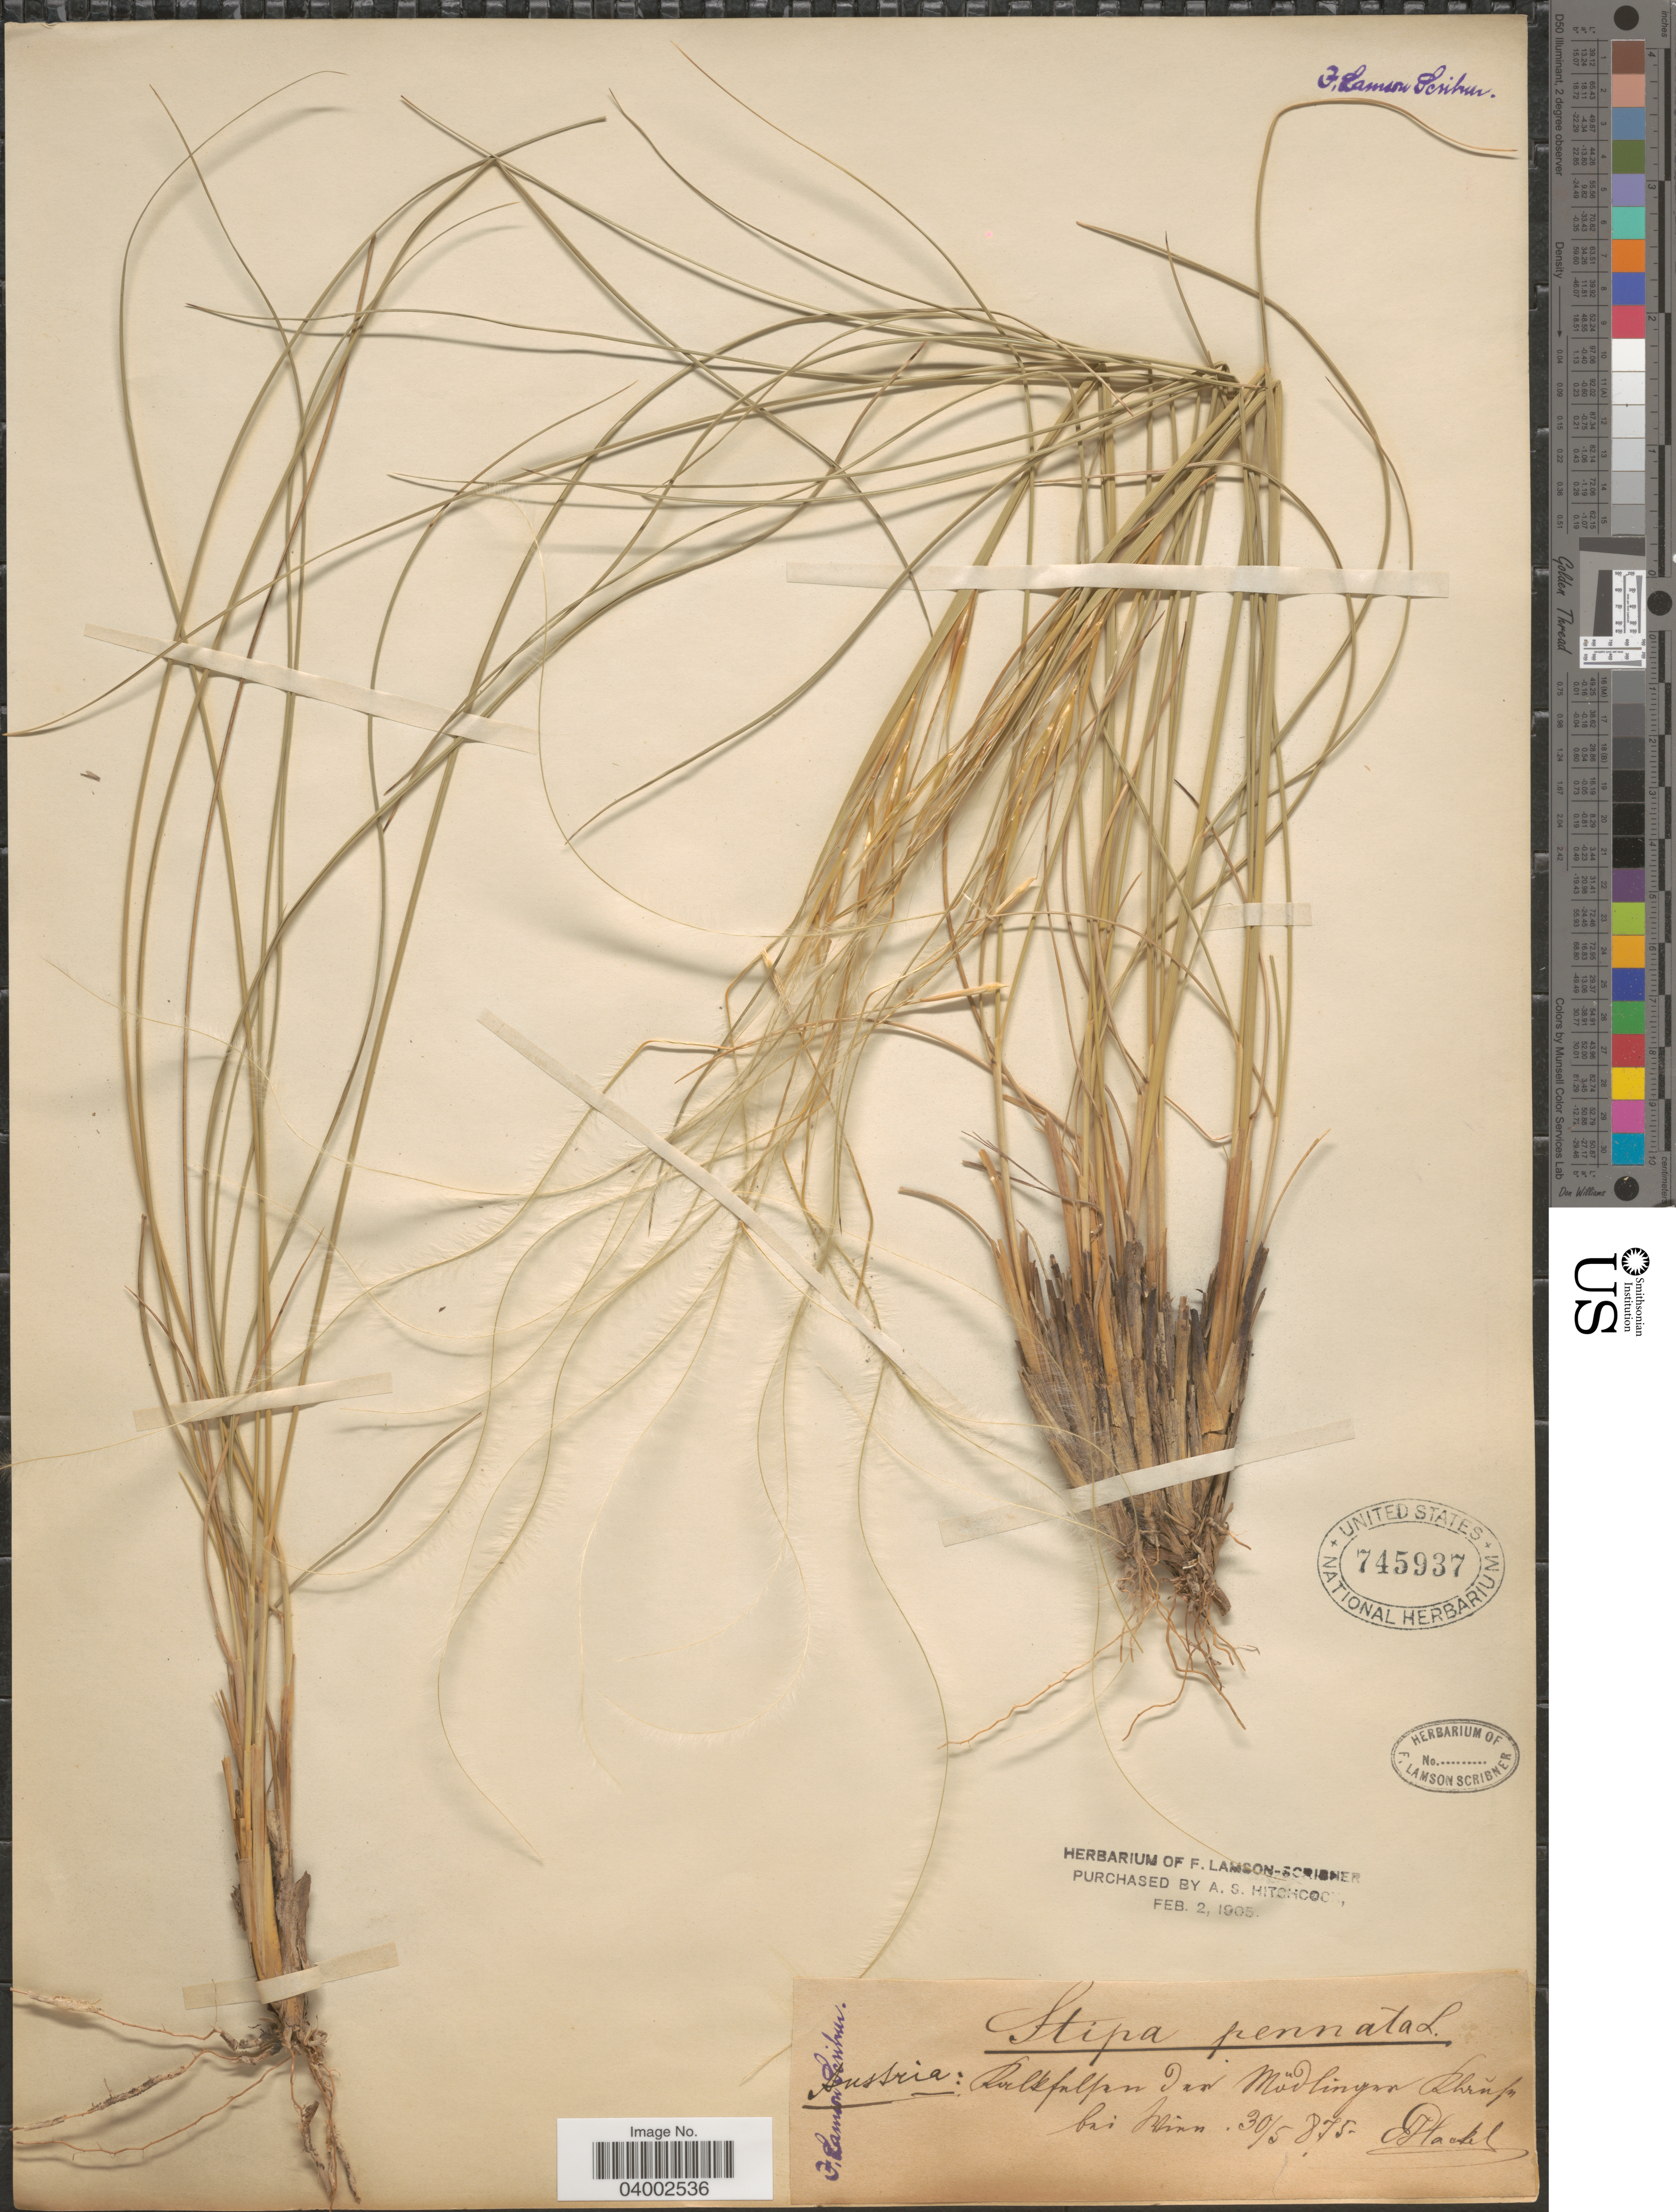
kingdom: Plantae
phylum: Tracheophyta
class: Liliopsida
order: Poales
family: Poaceae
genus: Stipa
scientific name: Stipa eriocaulis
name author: Borbás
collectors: E. Hackel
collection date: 1875-05-30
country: Austria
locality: Austria: Rulsflpan Jan Mudlingen Rhnpn bai Blun. [interpreted]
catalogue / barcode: US 745937